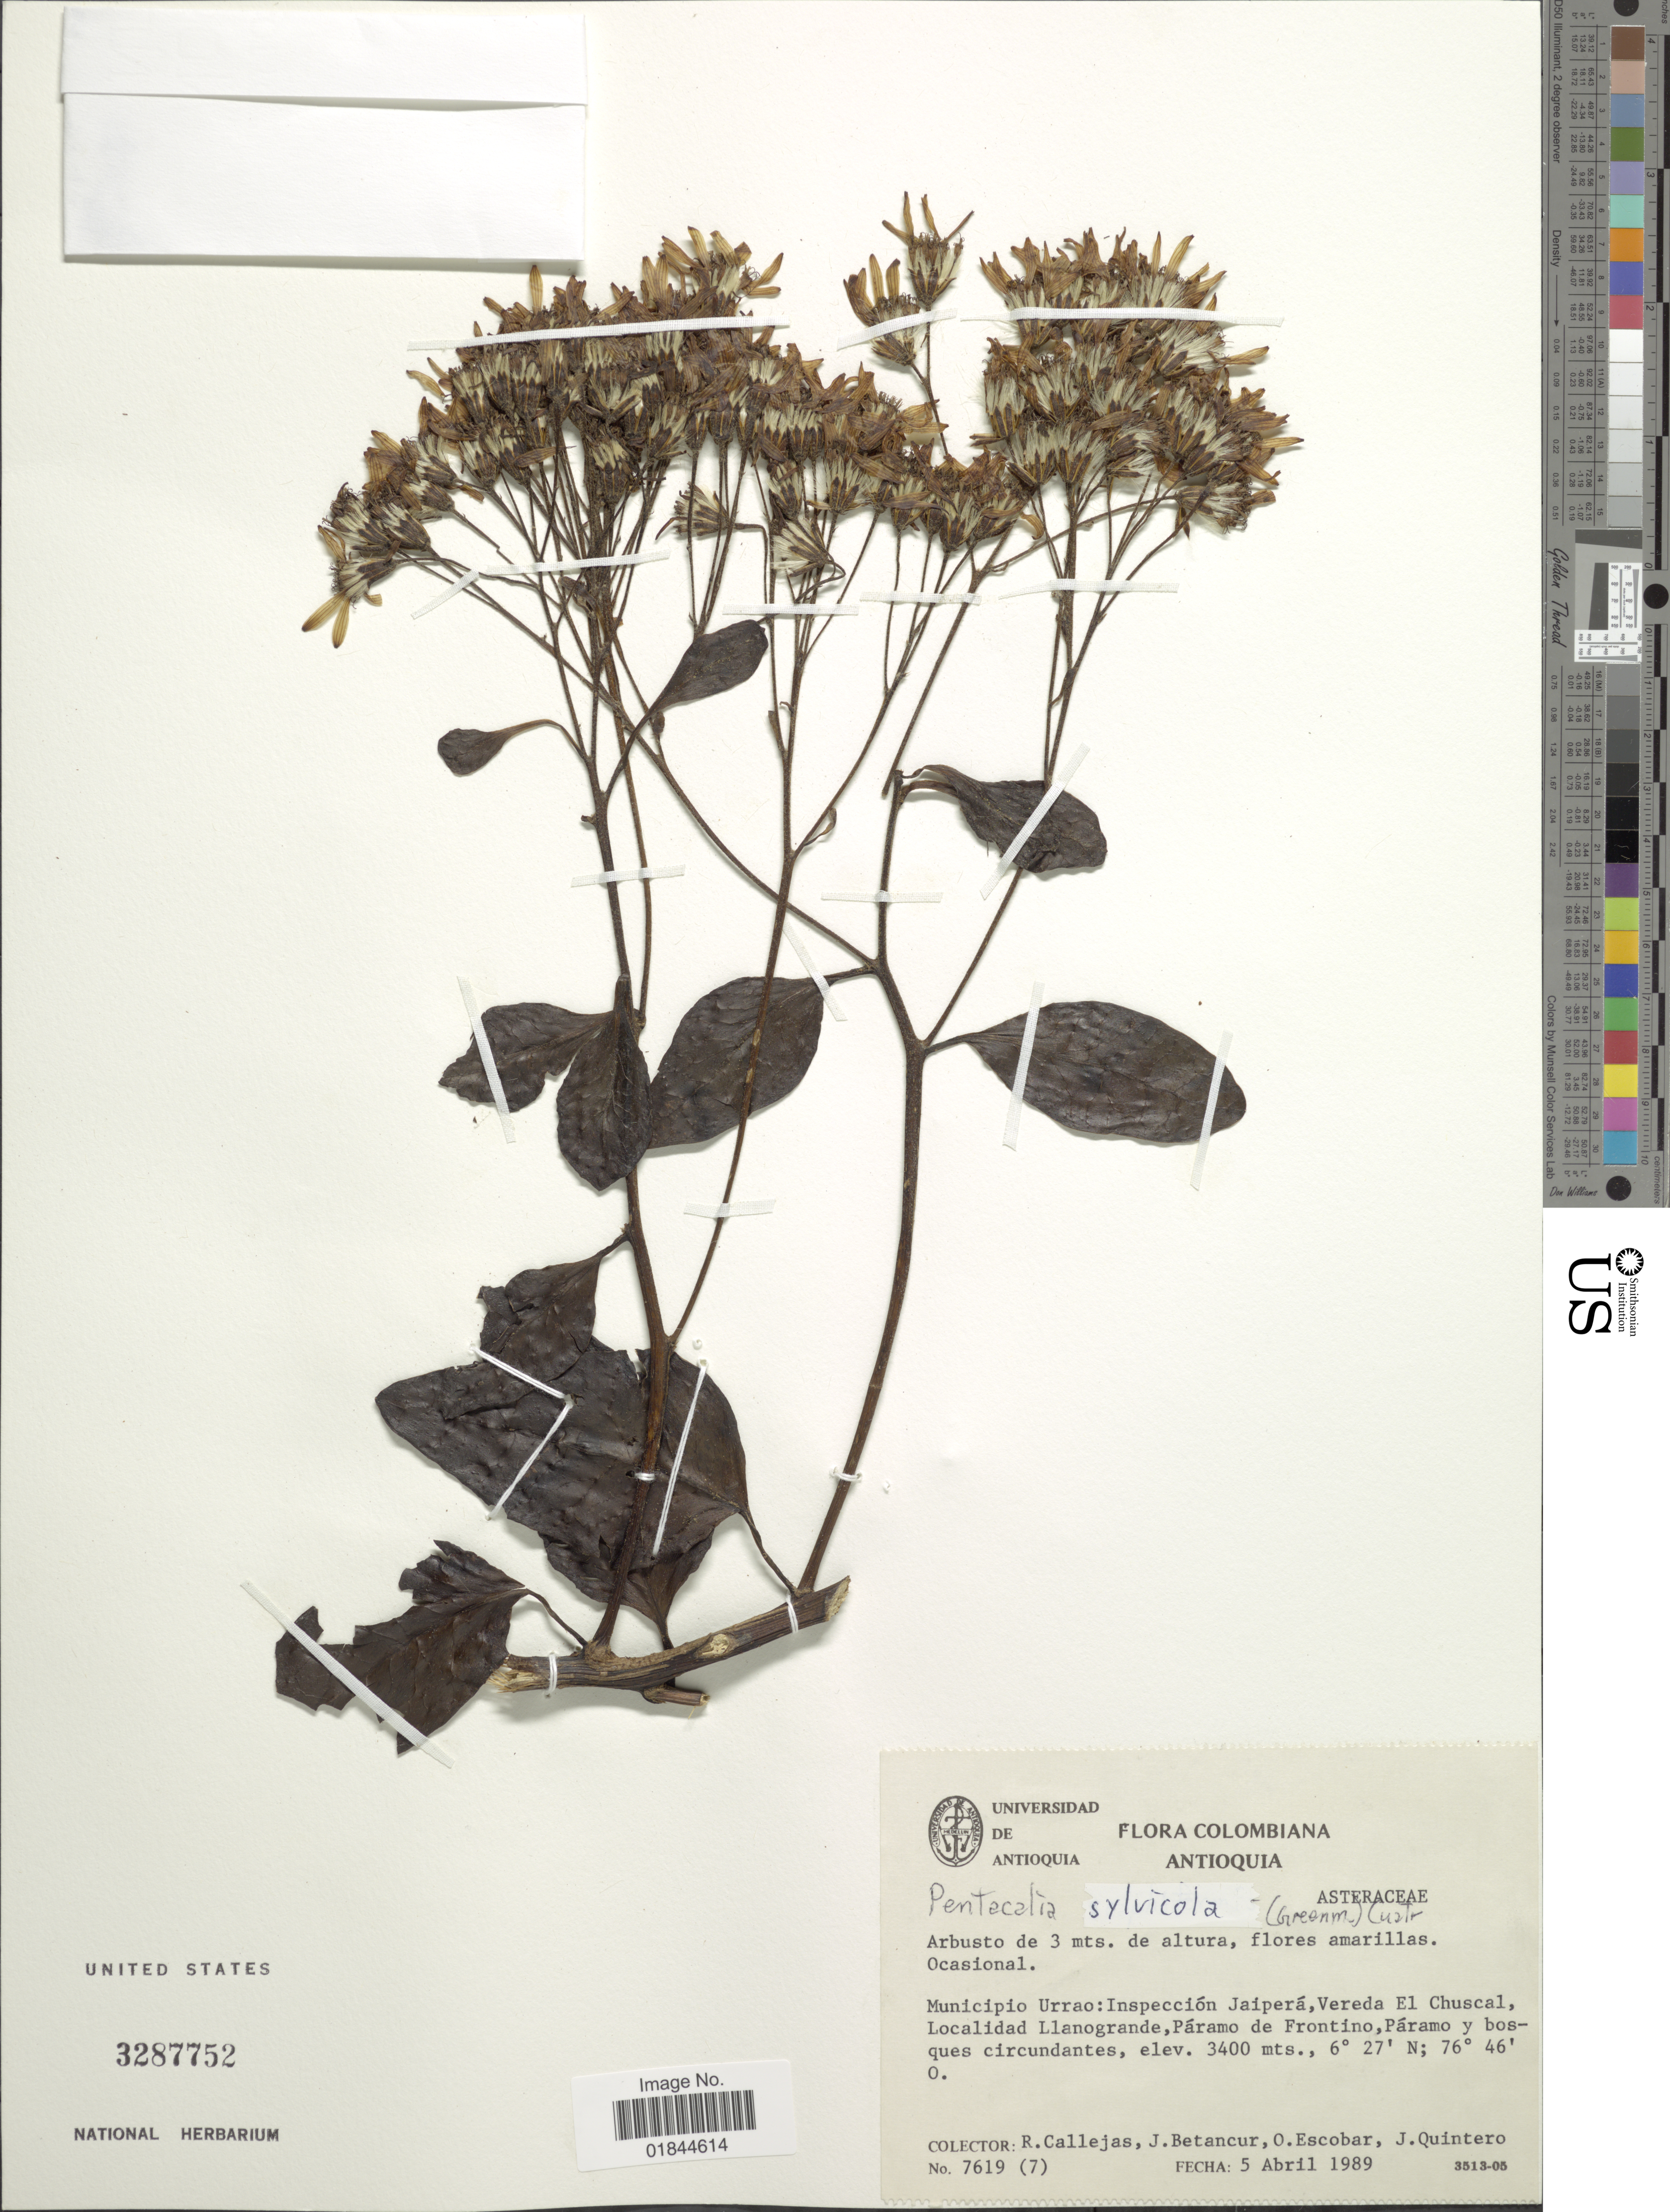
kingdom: Plantae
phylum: Tracheophyta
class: Magnoliopsida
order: Asterales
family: Asteraceae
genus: Pentacalia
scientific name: Pentacalia sylvicola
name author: (Greenm.) Cuatrec.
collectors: R. Callejas, J. Betancur, J. Escobar & J. Quintero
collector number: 7619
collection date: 1989-04-05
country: Colombia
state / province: Antioquia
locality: Municipio Urrao, Inspeccion Jaipera, Vereda El Chuscal, Llanogrande, Paramo de Frontino, Paramo y bosques circundantes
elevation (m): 3400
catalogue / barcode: US 3287752